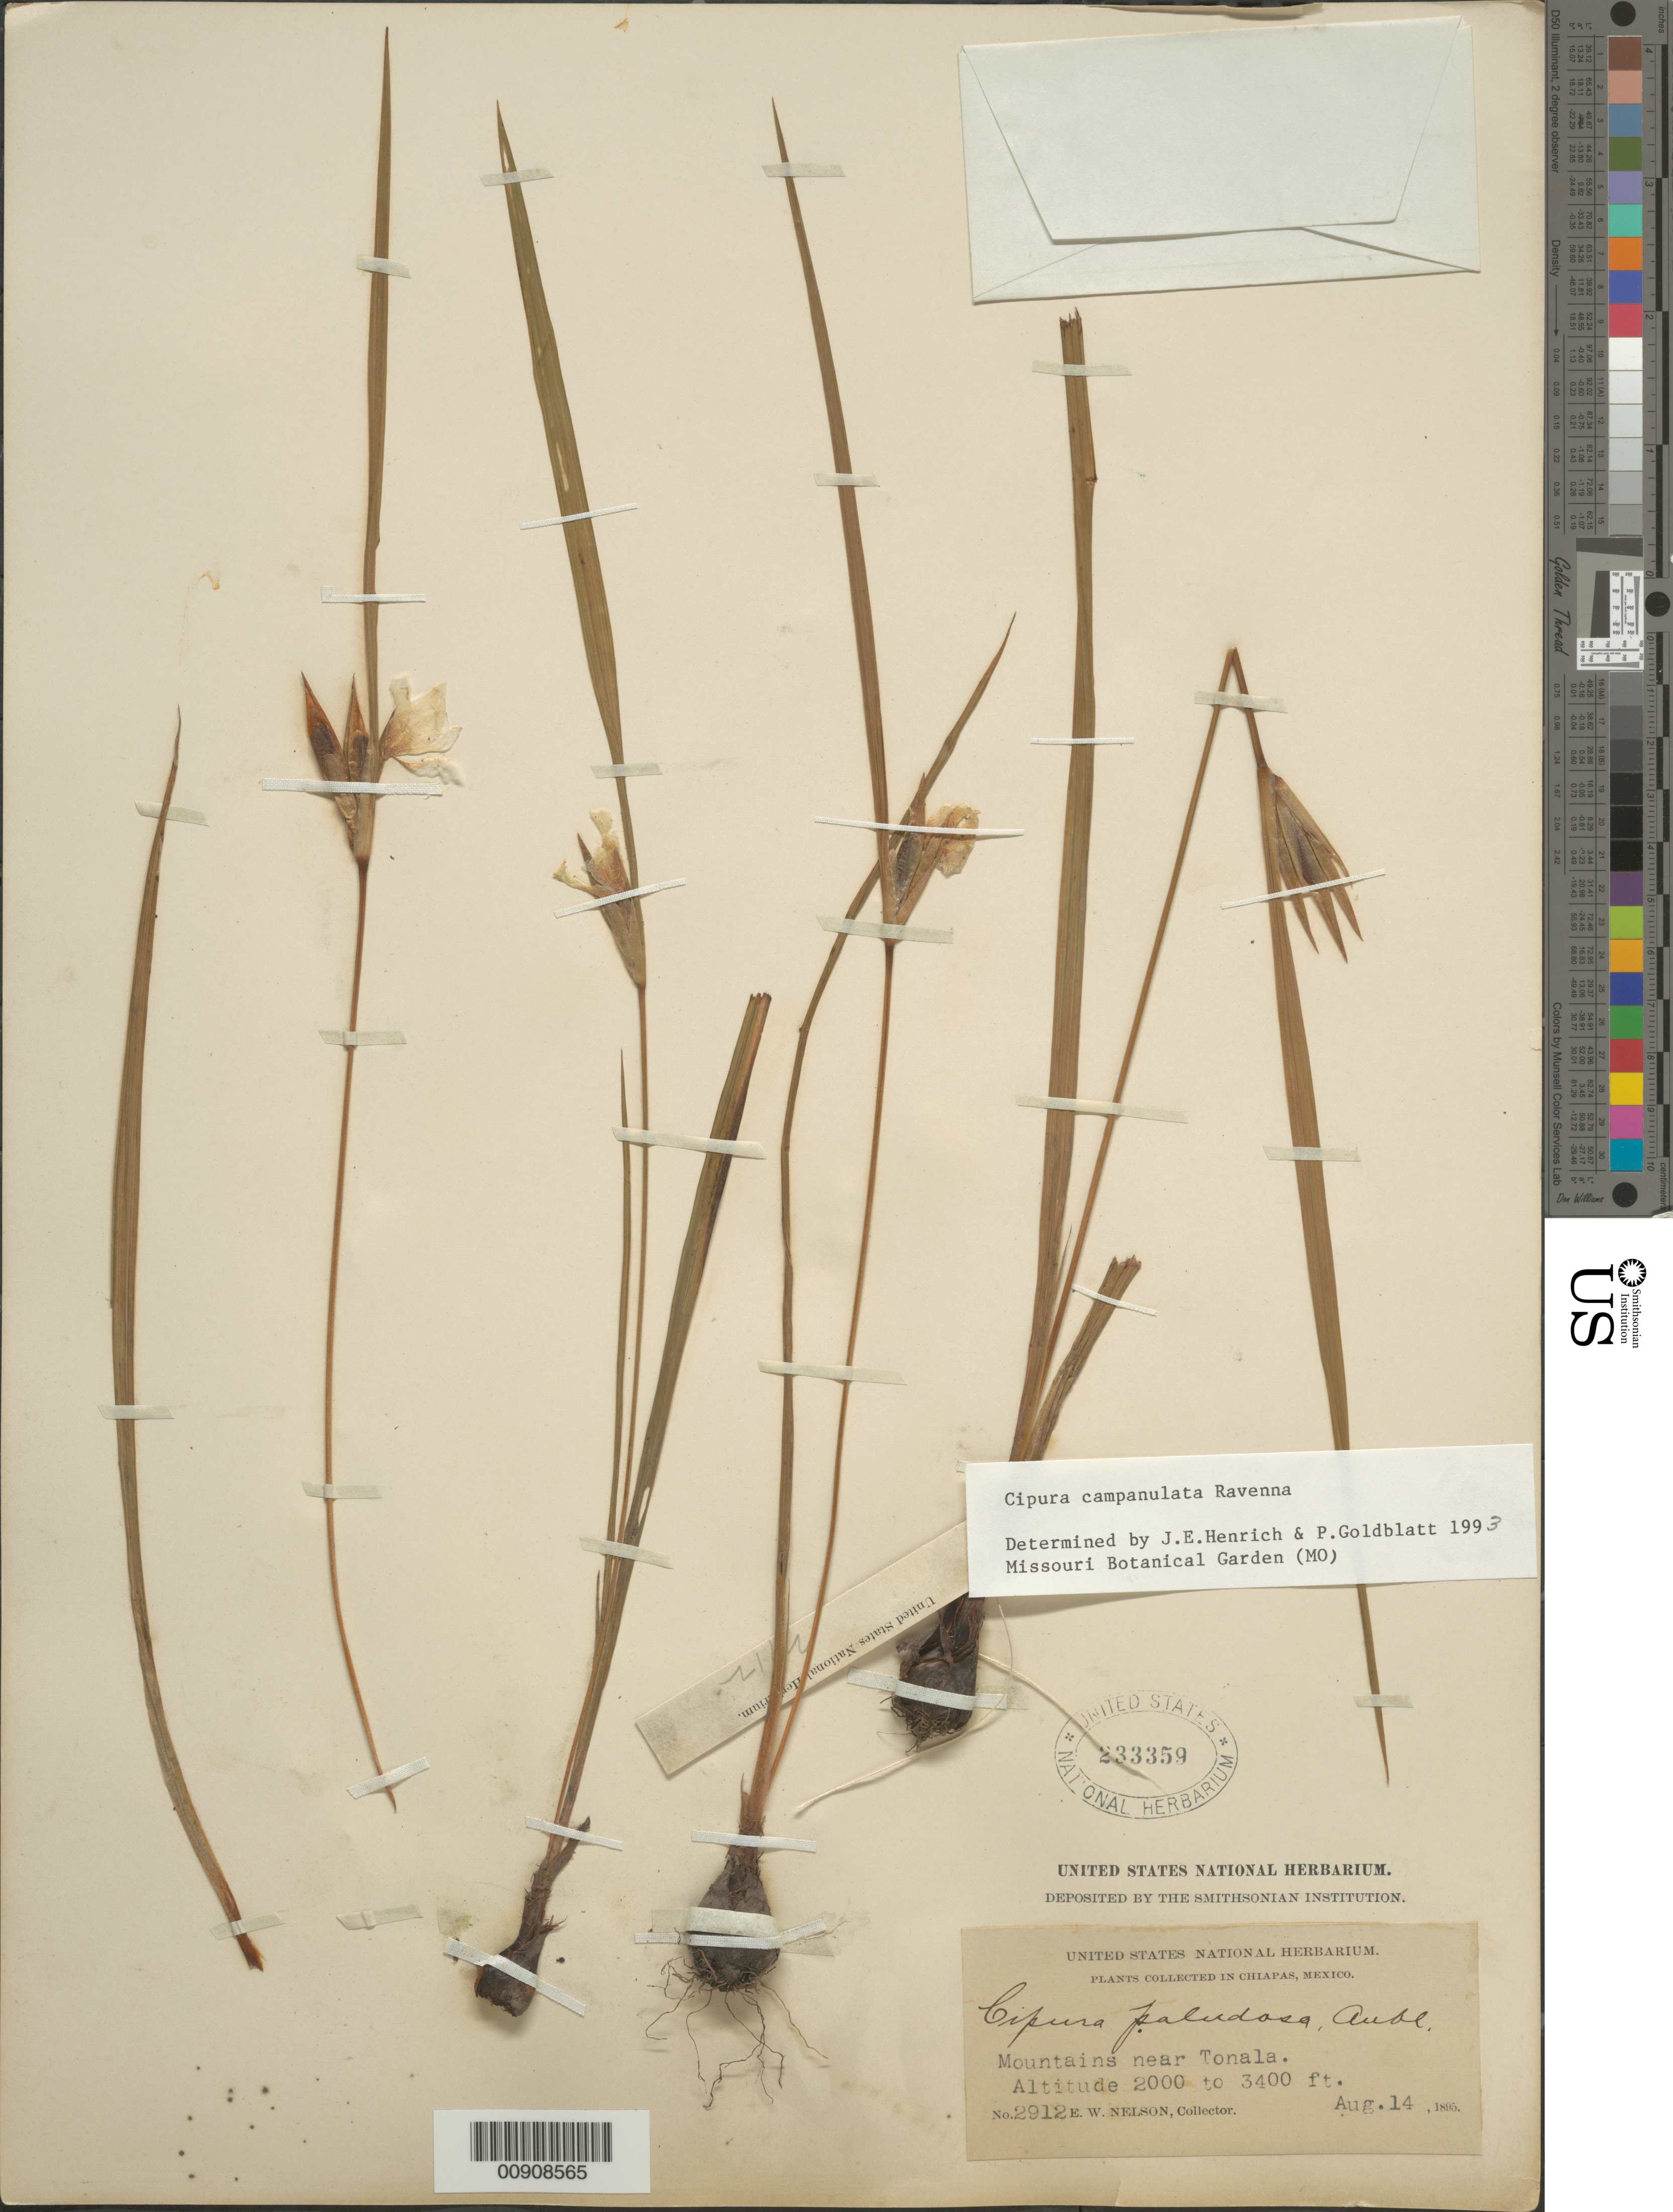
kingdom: Plantae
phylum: Tracheophyta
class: Liliopsida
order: Asparagales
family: Iridaceae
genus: Cipura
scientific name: Cipura campanulata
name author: Ravenna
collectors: E. W. Nelson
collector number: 2912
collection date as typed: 14 Aug 1895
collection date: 1895-08-14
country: Mexico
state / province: Chiapas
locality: Mountains near Tonala, Chiapas.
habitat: Mountains.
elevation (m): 610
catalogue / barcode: US 233359